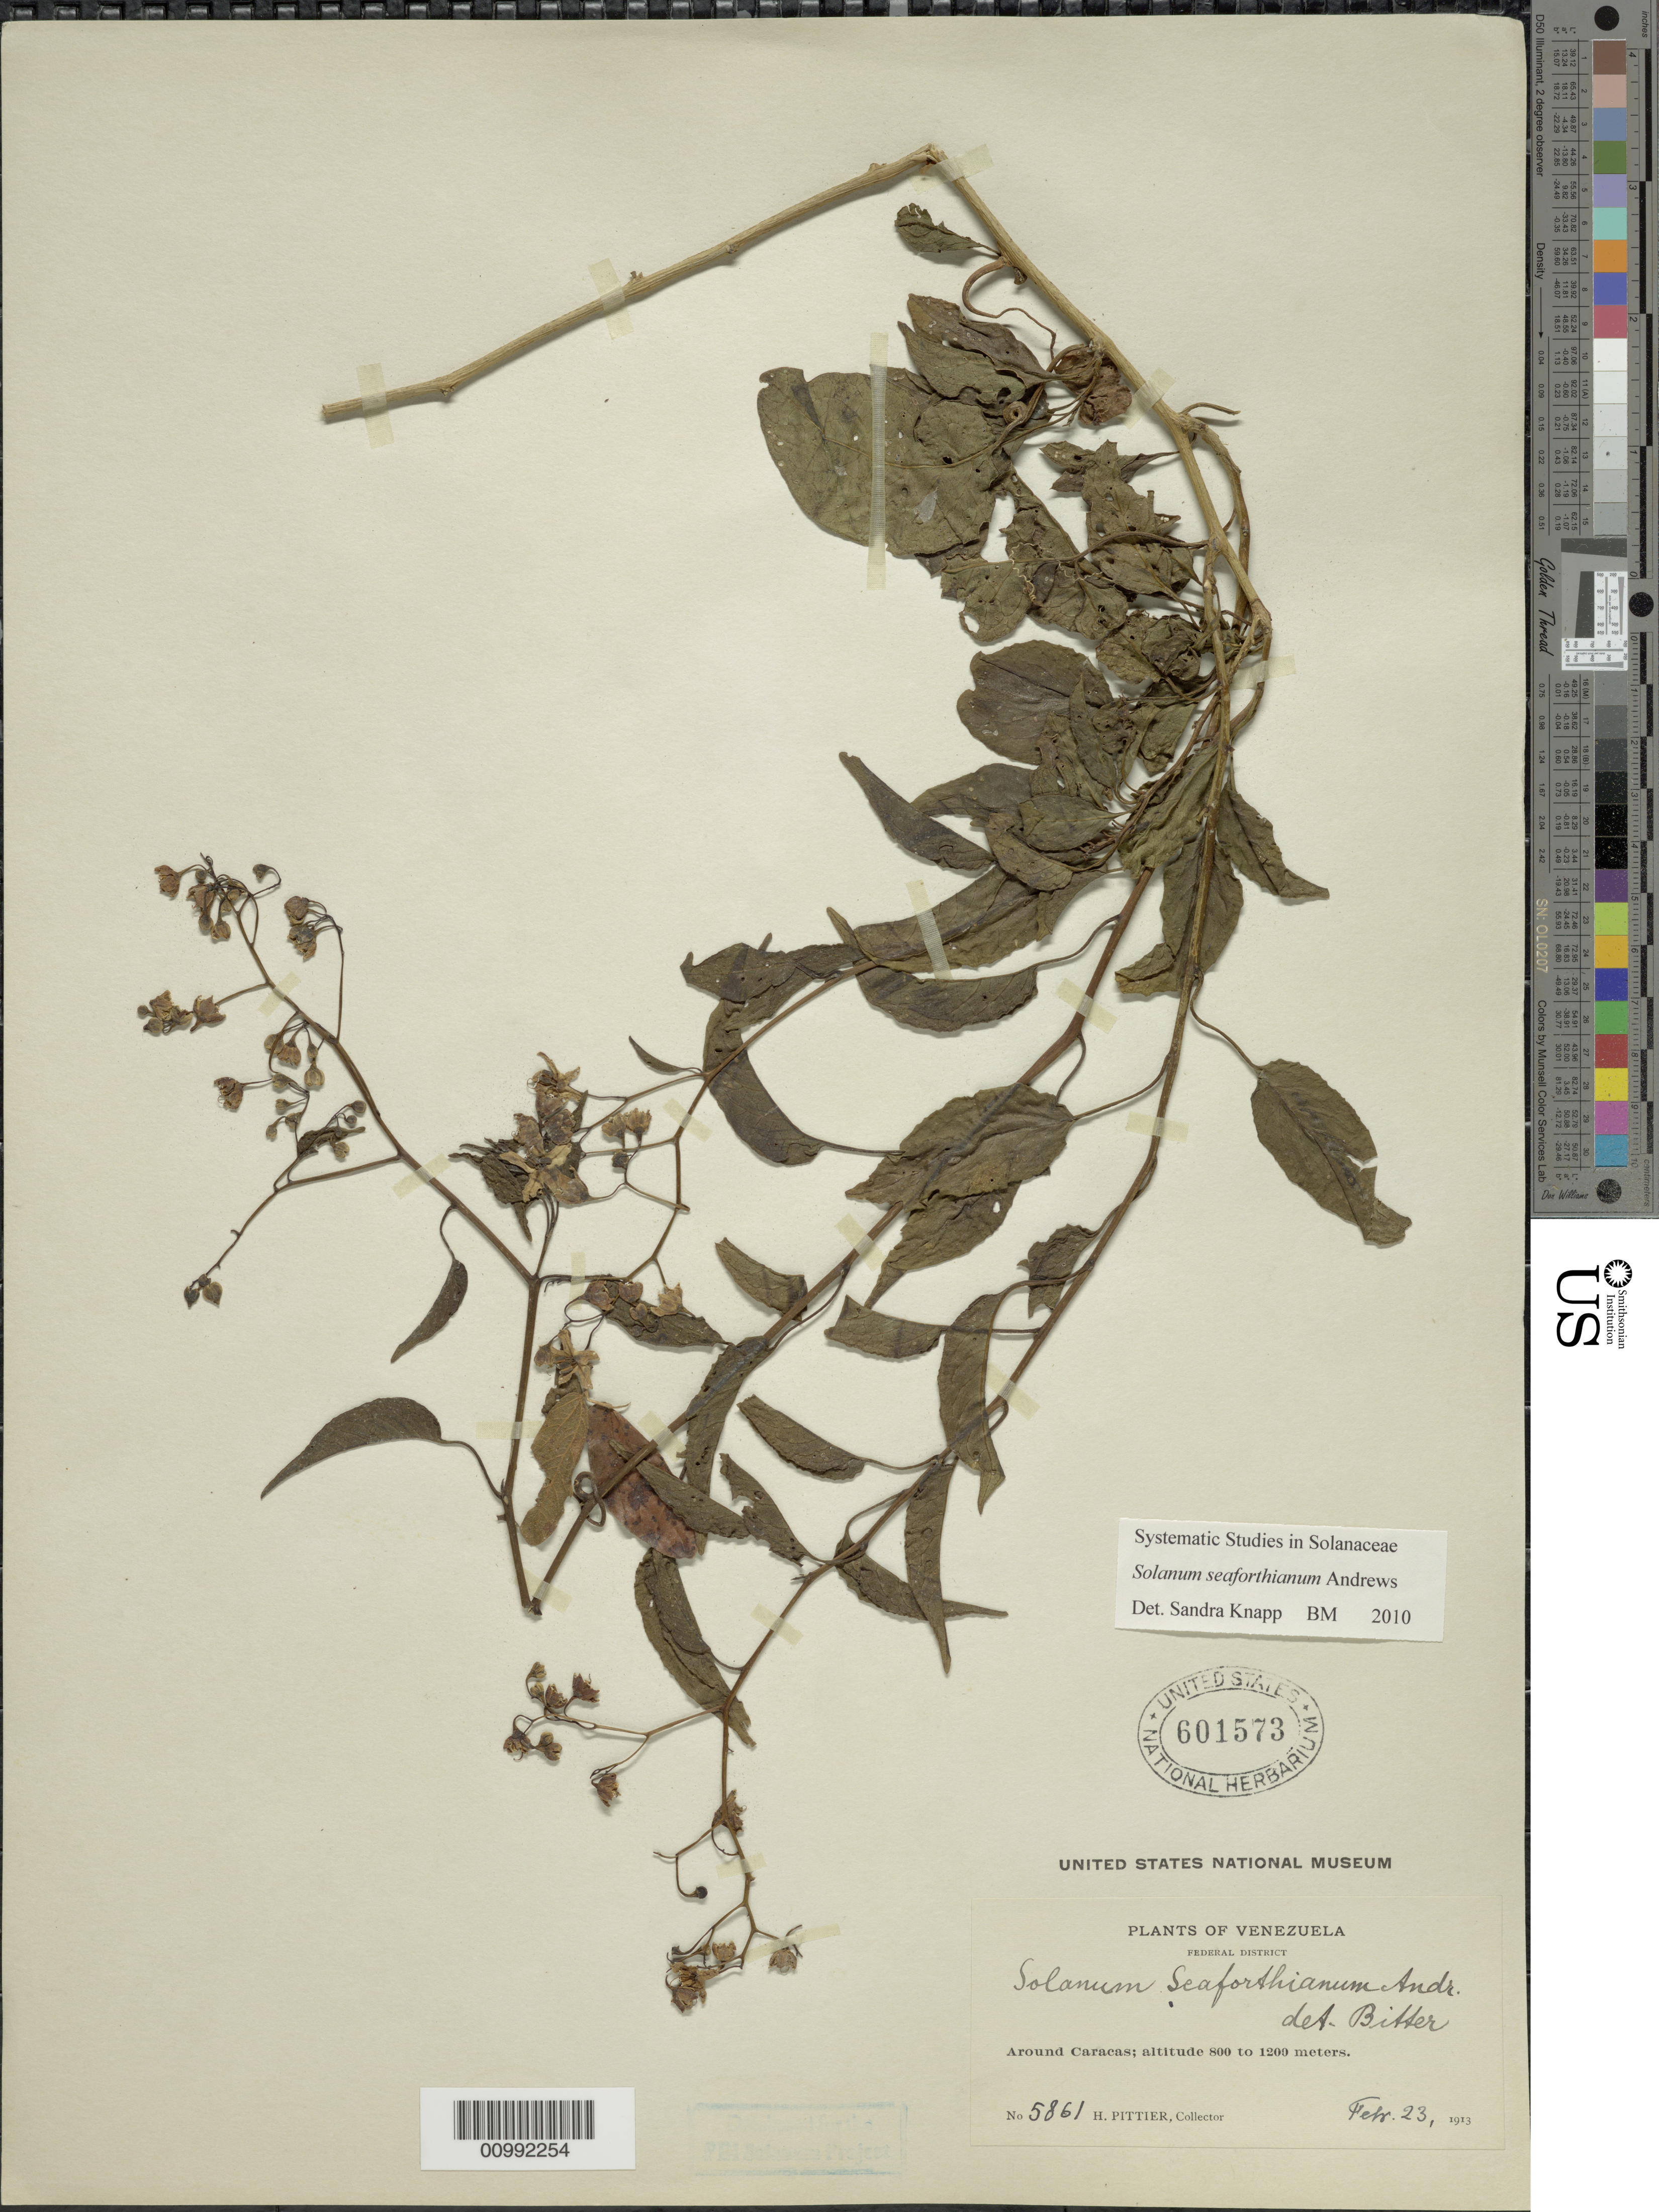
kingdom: Plantae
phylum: Tracheophyta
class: Magnoliopsida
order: Solanales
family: Solanaceae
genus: Solanum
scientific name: Solanum seaforthianum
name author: Andrews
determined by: Knapp, S. D.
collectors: H. F. Pittier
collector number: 5861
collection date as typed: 23 Feb 1913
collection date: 1913-02-23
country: Venezuela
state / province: Distrito Federal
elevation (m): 800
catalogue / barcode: US 601573